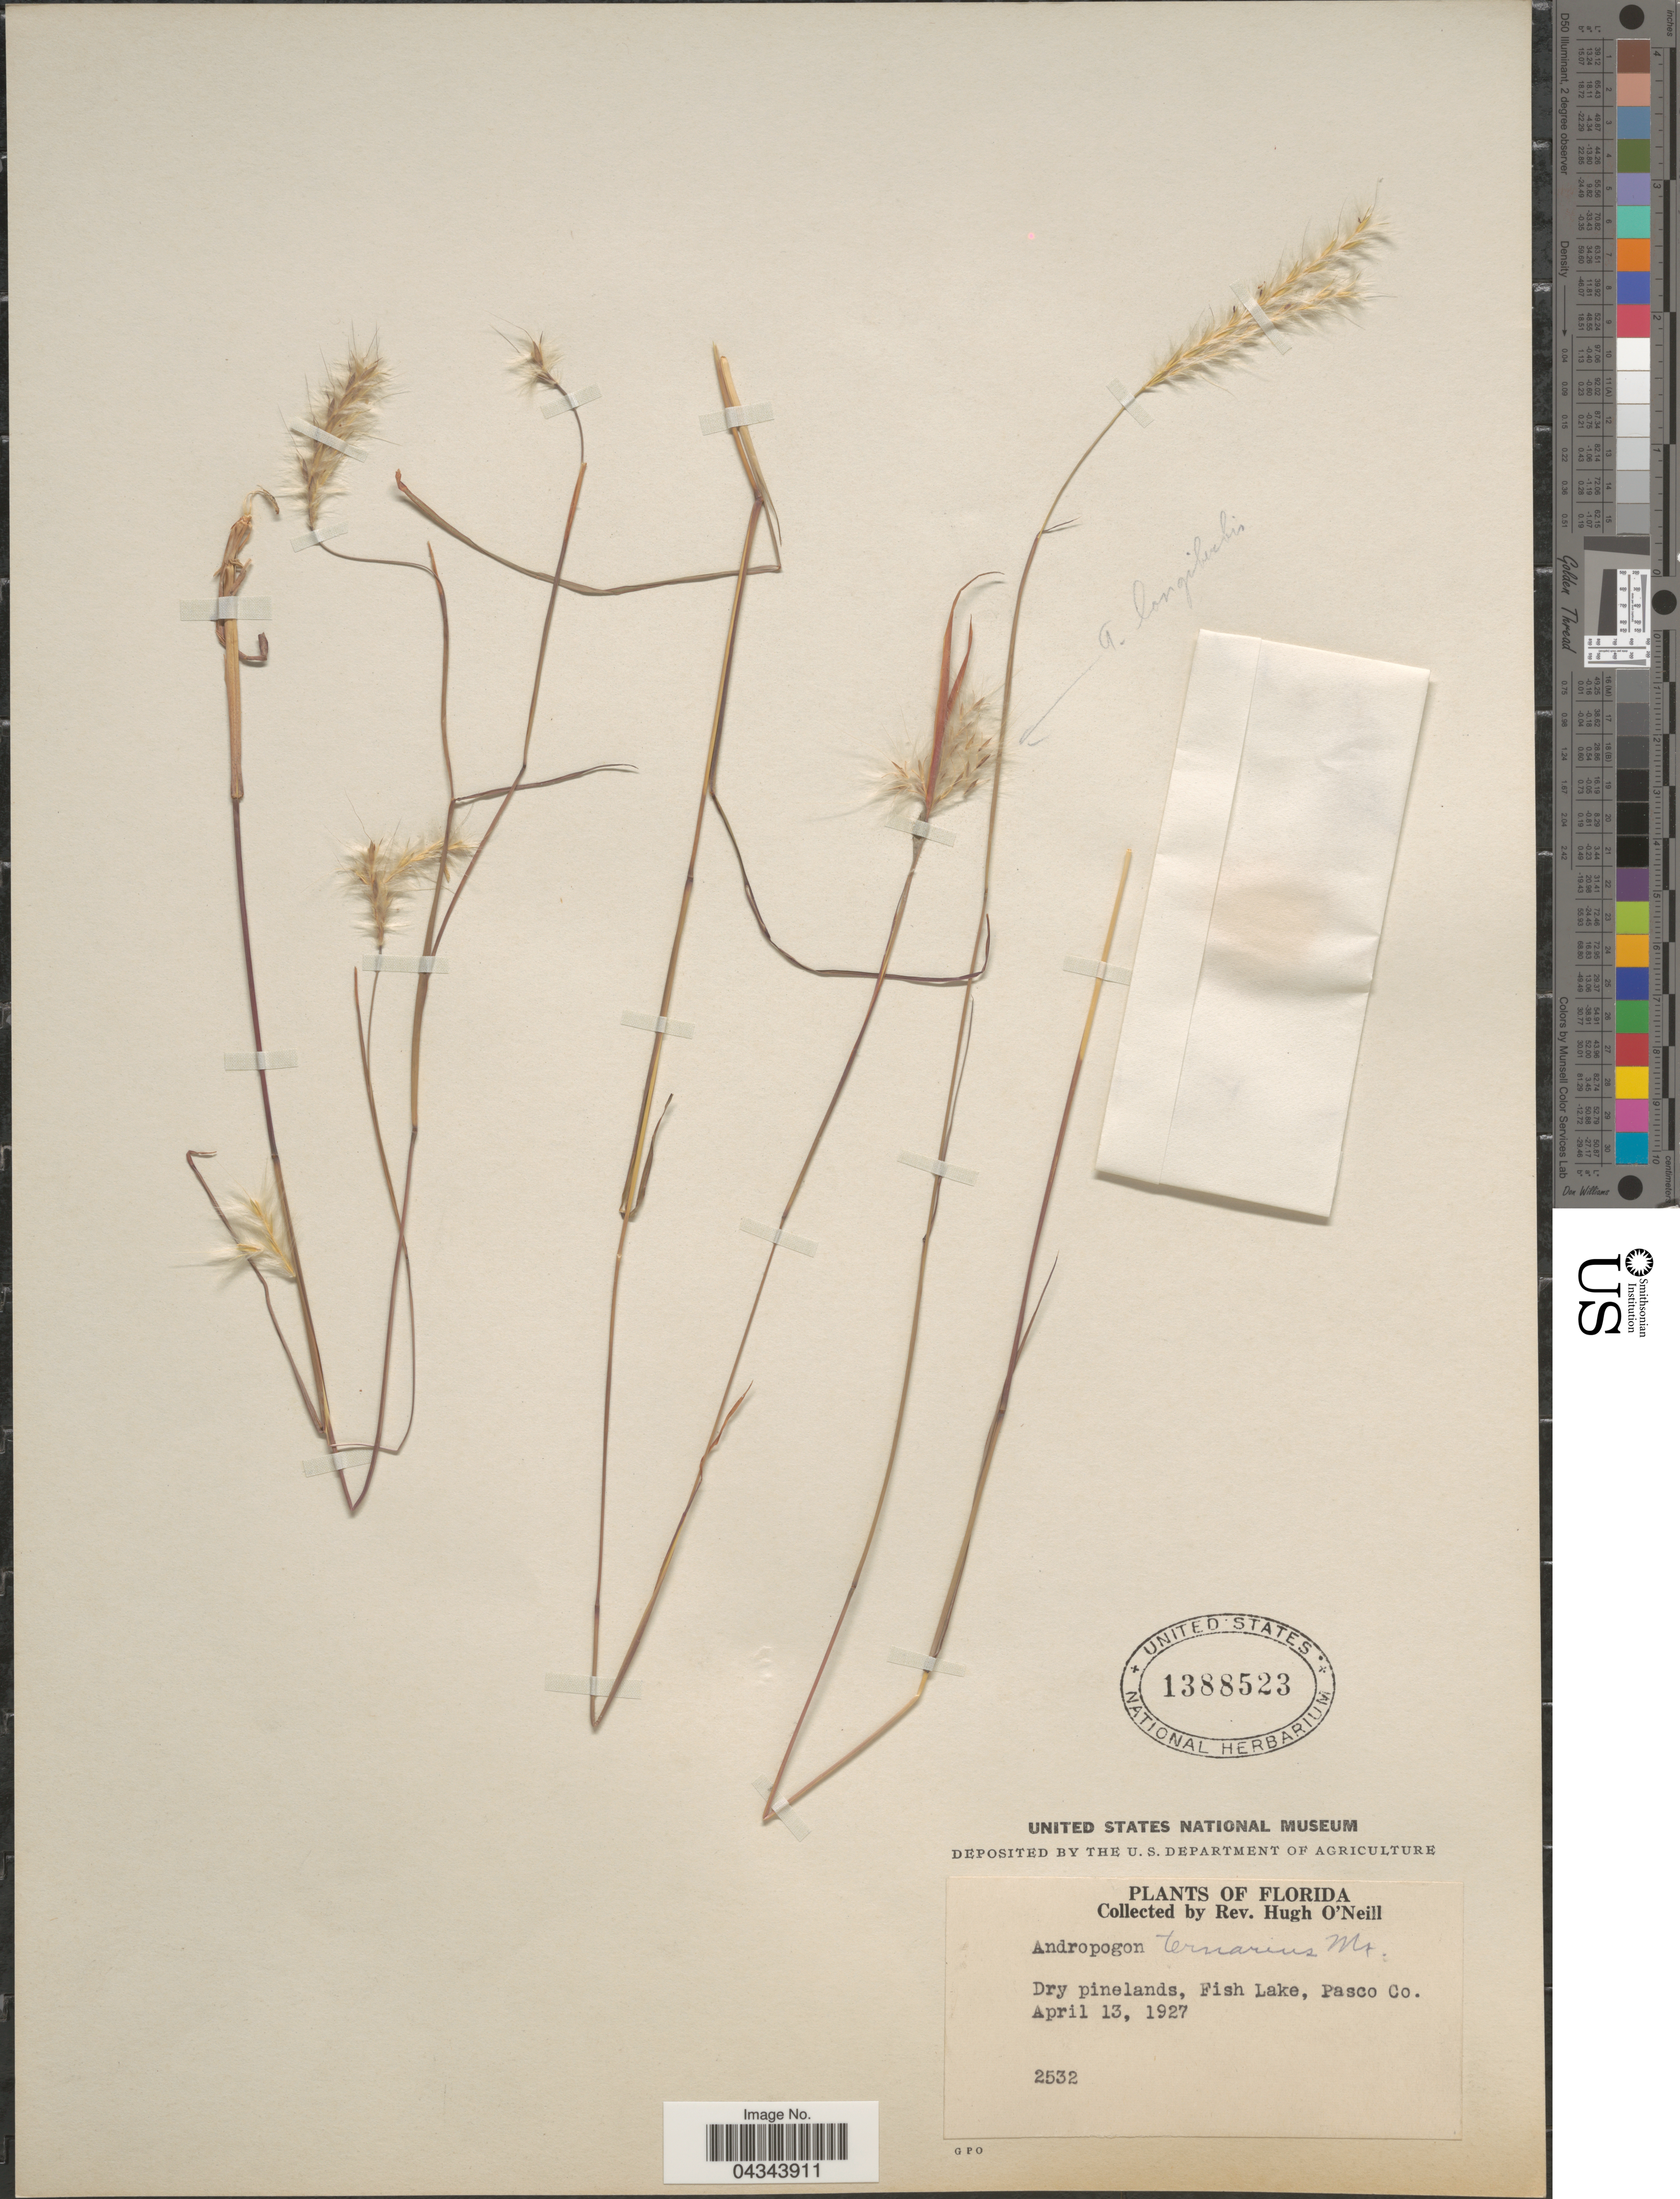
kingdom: Plantae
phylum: Tracheophyta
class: Liliopsida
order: Poales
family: Poaceae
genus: Andropogon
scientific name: Andropogon ternarius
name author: Michx.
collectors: H. O'Neill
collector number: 2532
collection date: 1927-04-13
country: United States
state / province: Florida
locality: Dry pinelands, Fish Lake, Pasco Co.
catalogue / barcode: US 1388523